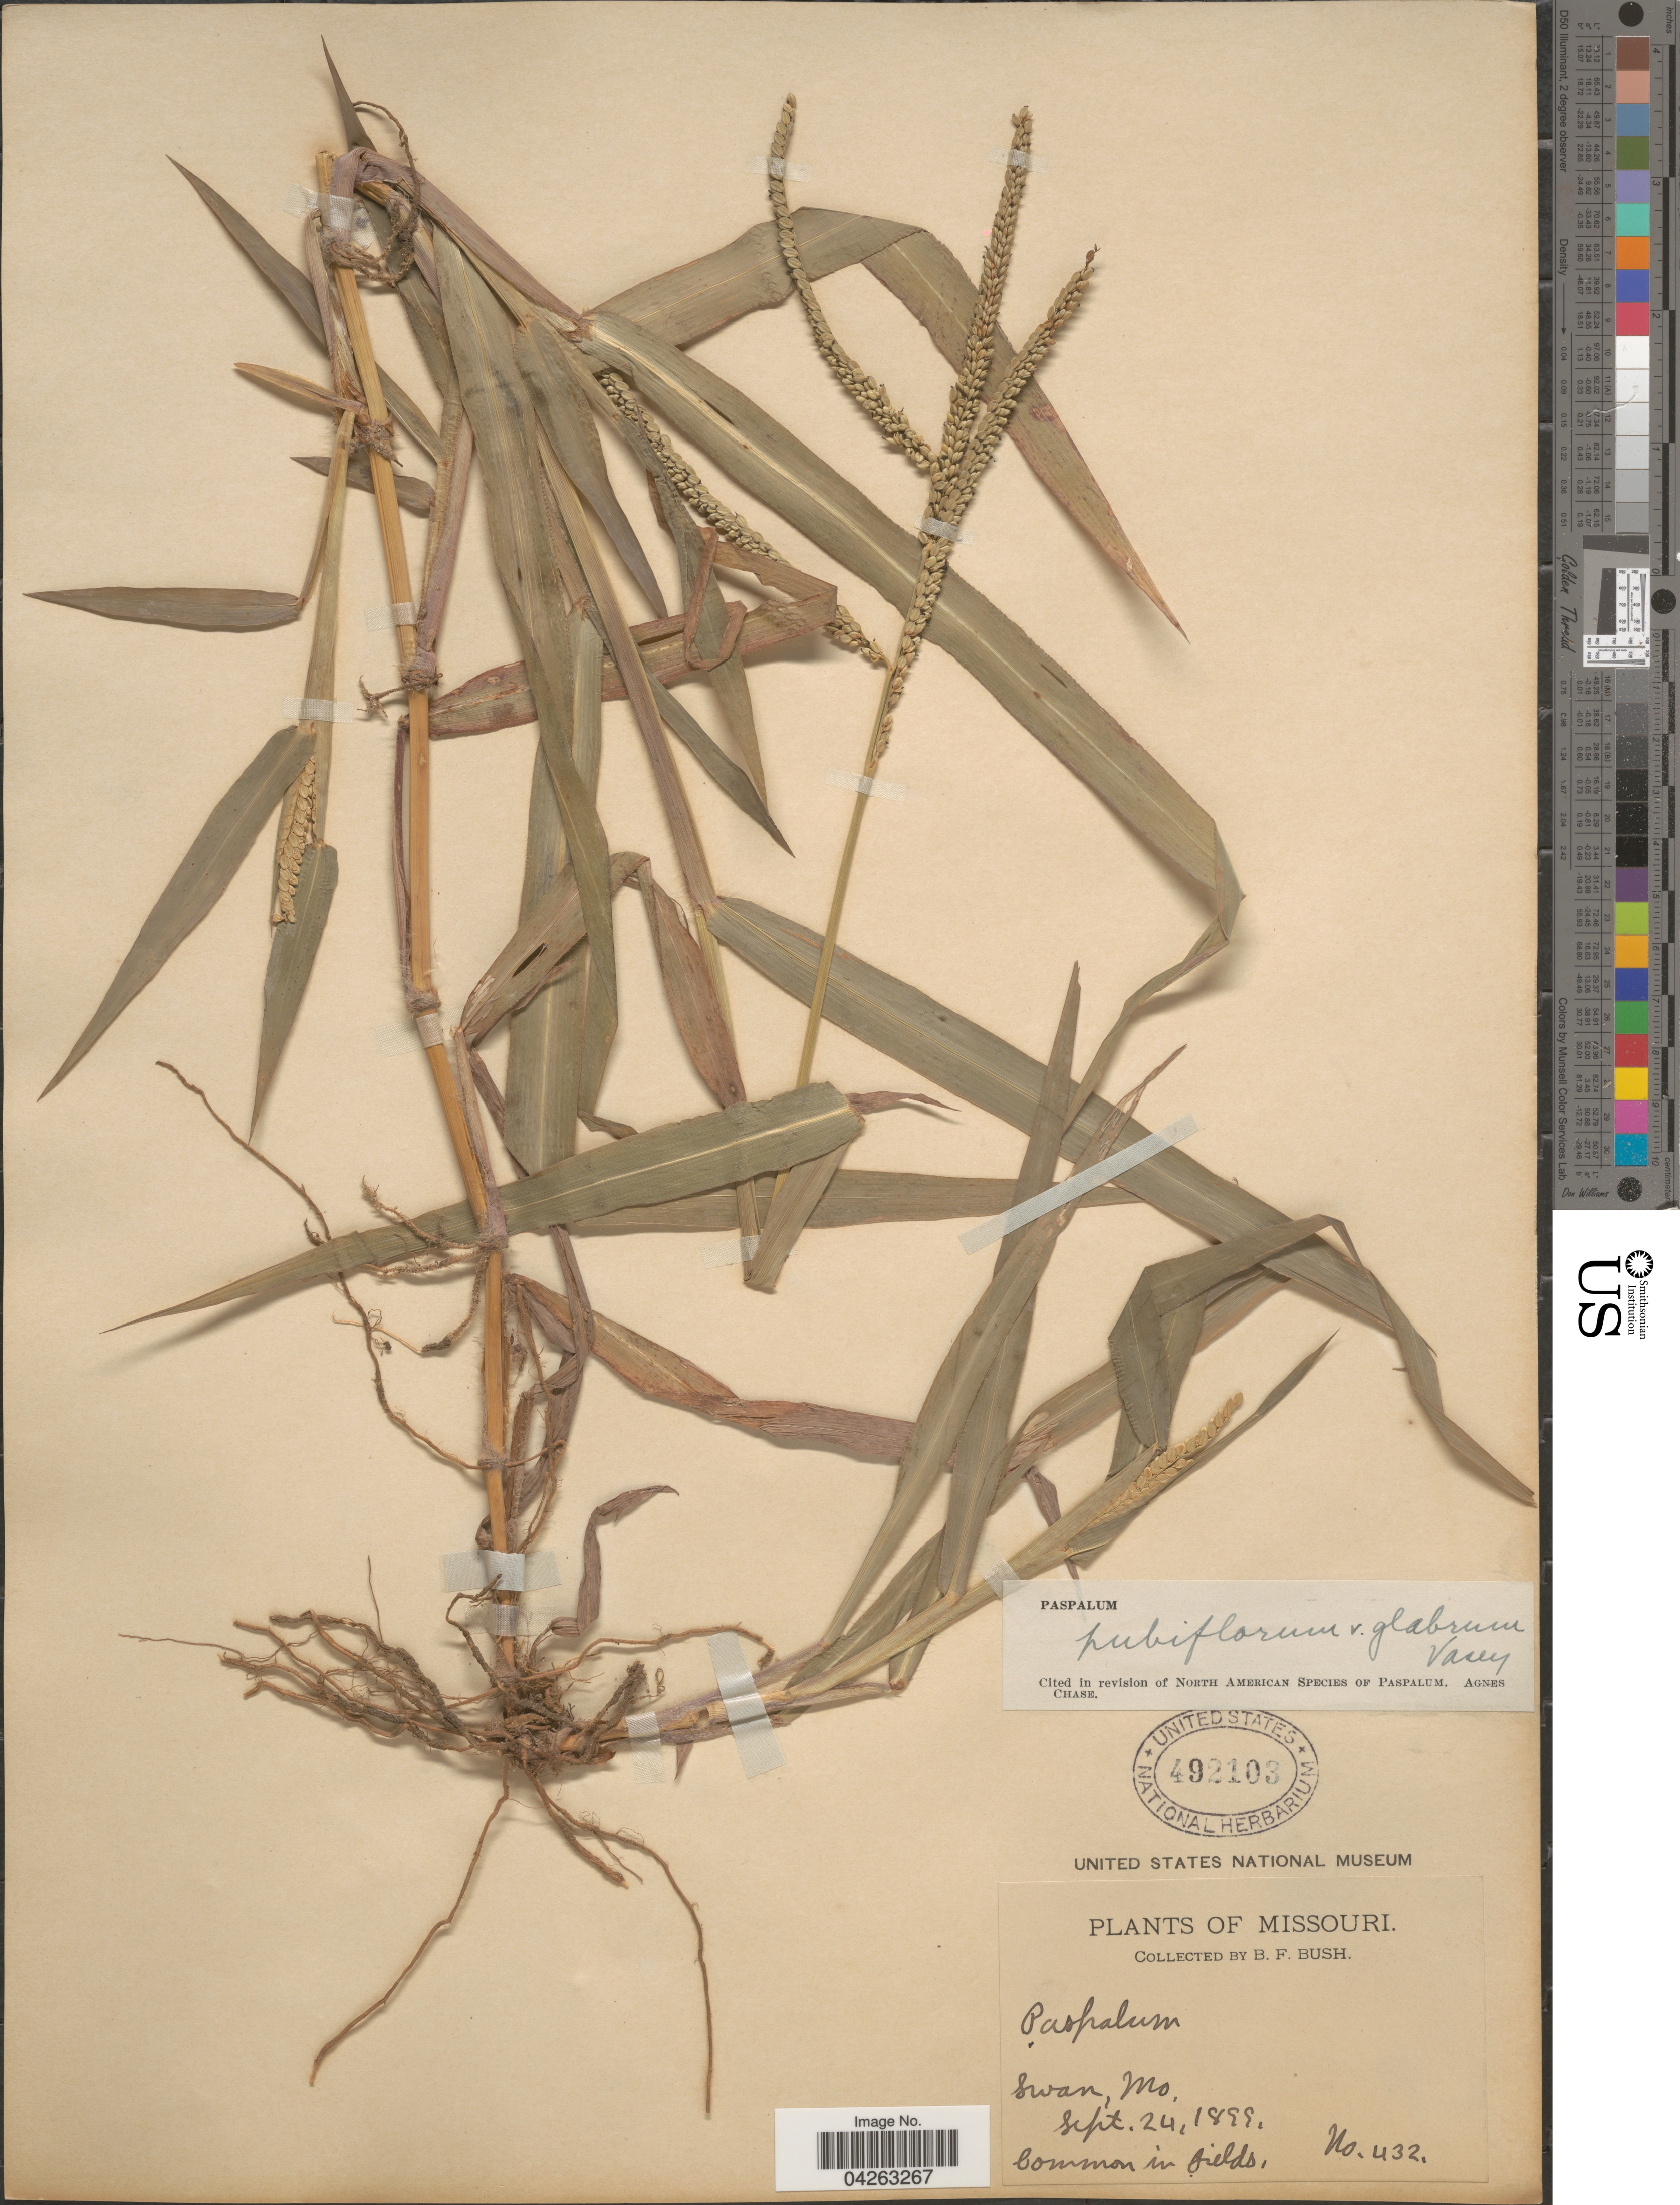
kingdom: Plantae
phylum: Tracheophyta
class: Liliopsida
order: Poales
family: Poaceae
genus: Paspalum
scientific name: Paspalum pubiflorum var. glabrum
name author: Vasey ex Scribn.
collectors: B. F. Bush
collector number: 432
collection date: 1899-09-24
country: United States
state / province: Missouri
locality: Swan.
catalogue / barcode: US 492103